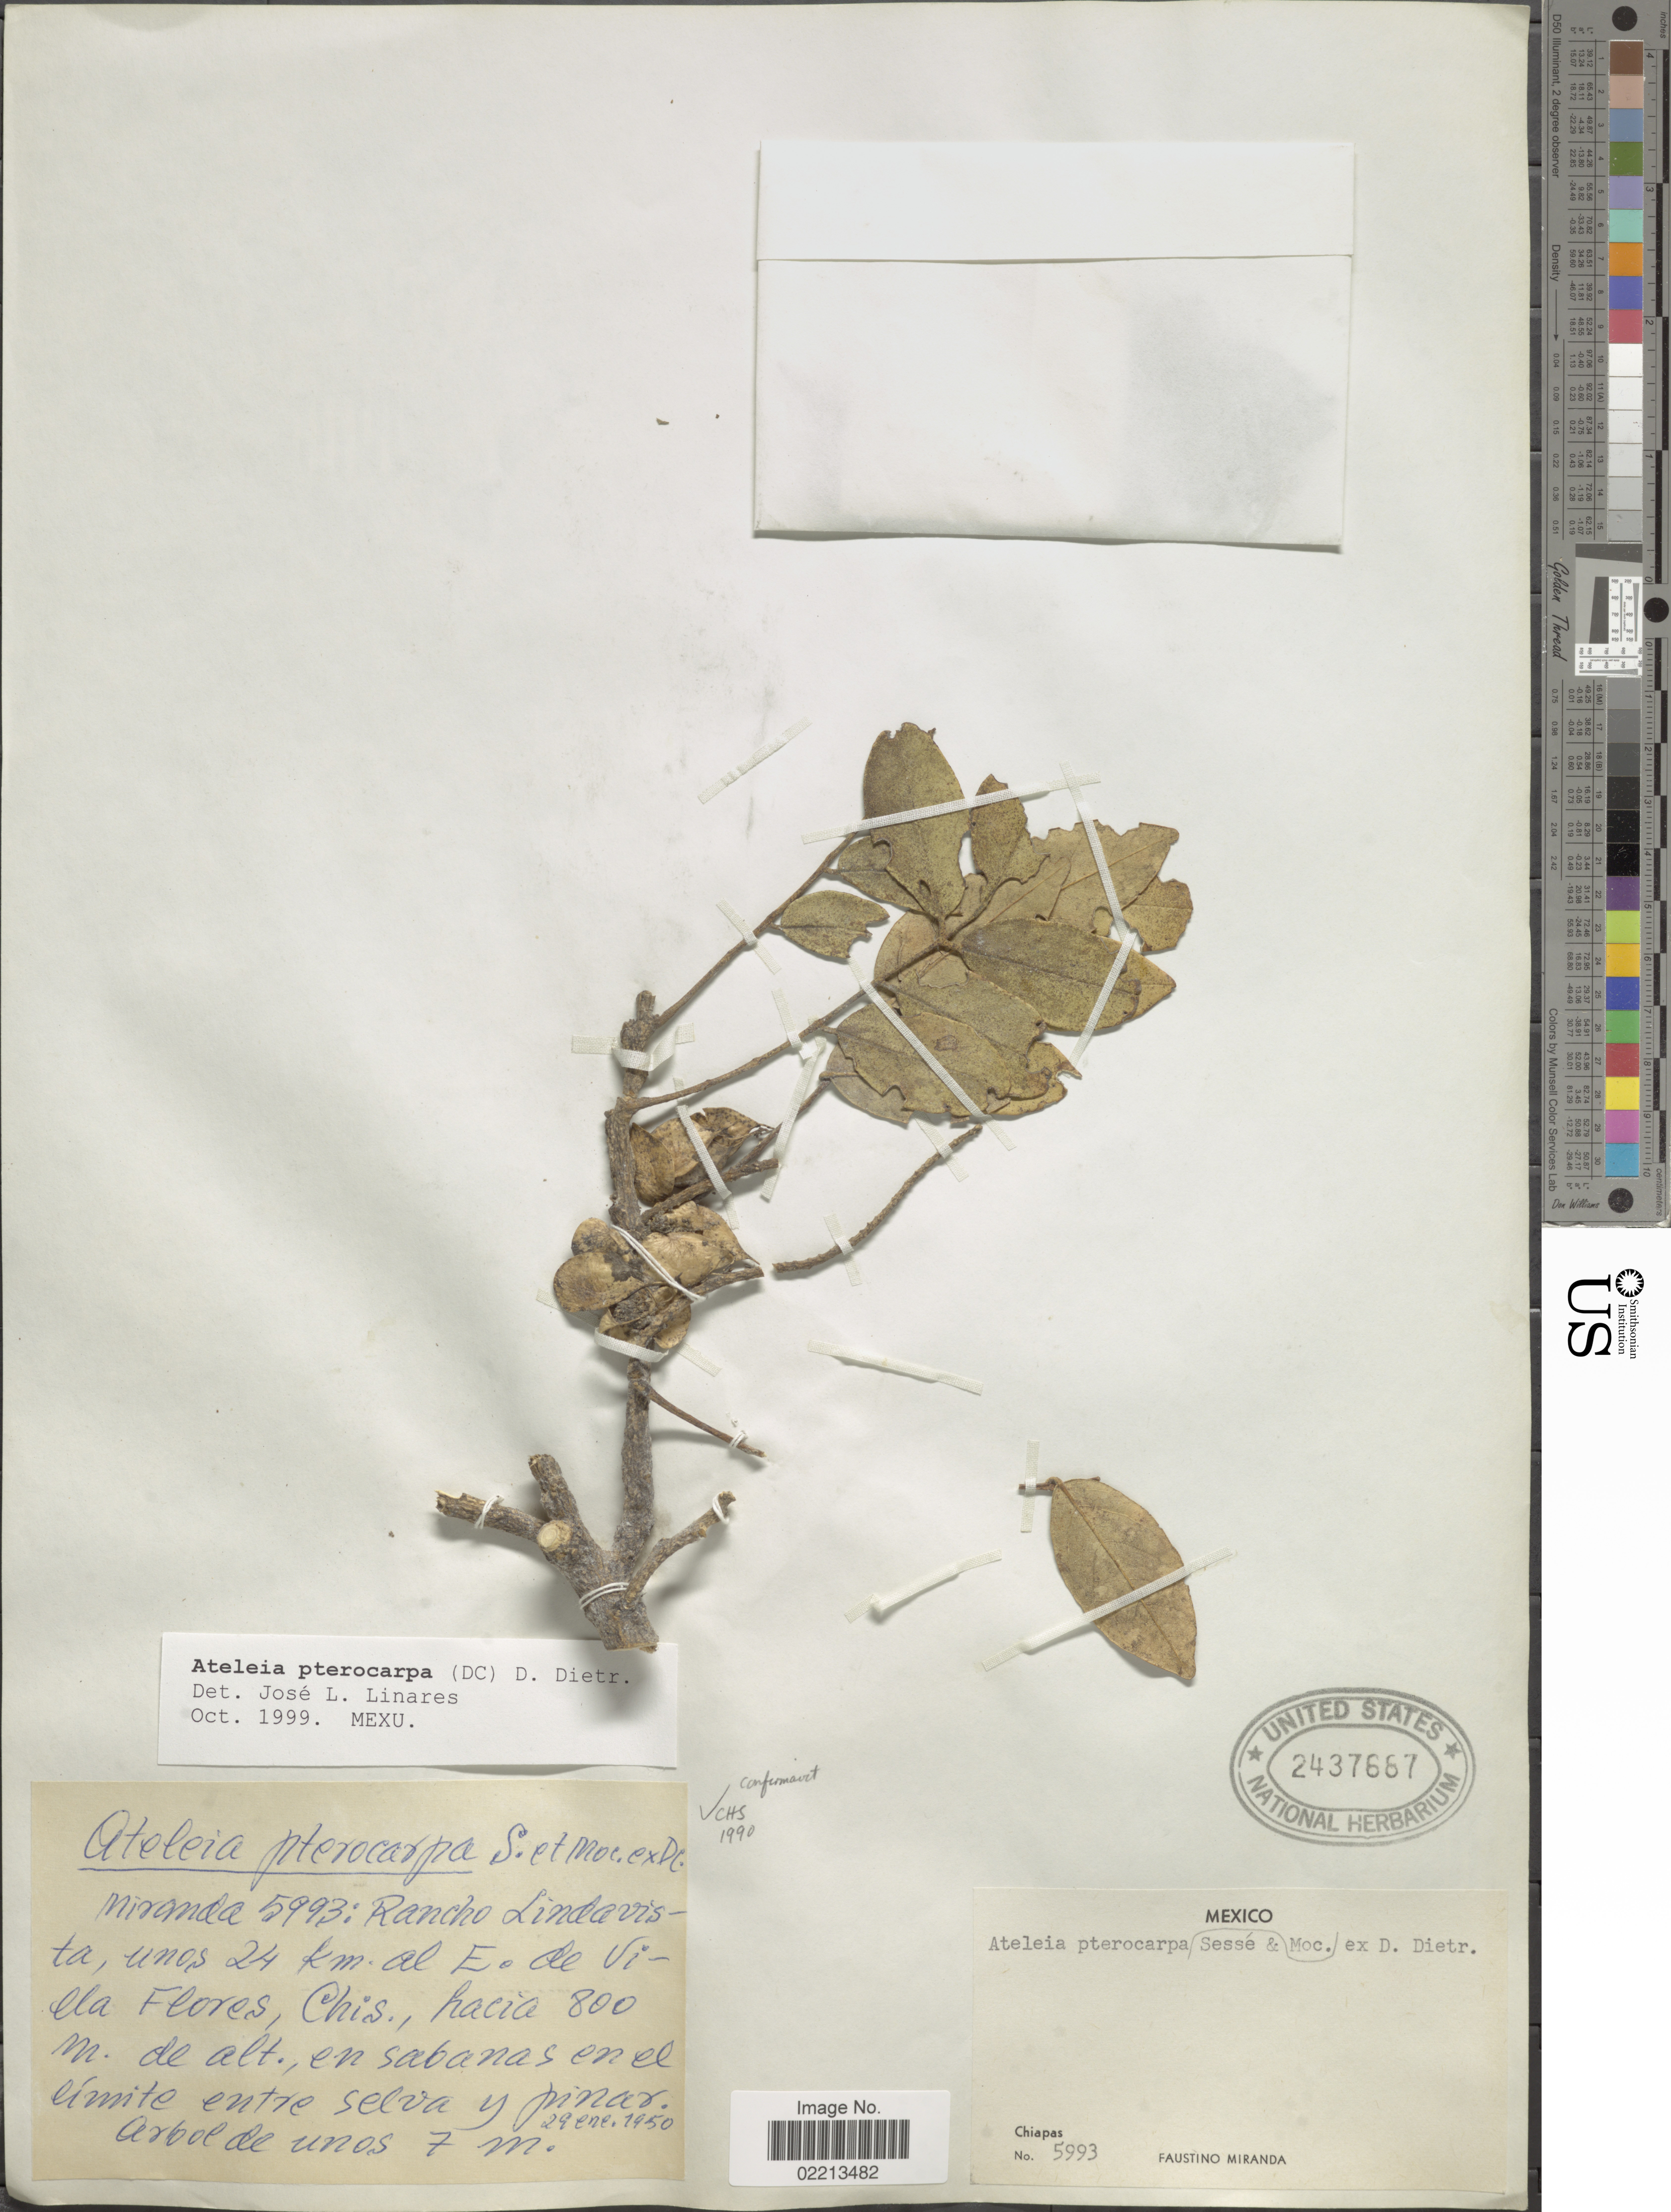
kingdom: Plantae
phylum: Tracheophyta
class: Magnoliopsida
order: Fabales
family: Fabaceae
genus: Ateleia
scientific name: Ateleia pterocarpa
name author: Moc. & Sessé ex D. Dietr.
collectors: F. Miranda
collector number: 5993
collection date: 1950-01-29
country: Mexico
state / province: Chiapas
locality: Rancho Lindavista, unos 24 km al E de Villa Flores, Chis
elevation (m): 800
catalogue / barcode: US 2437667